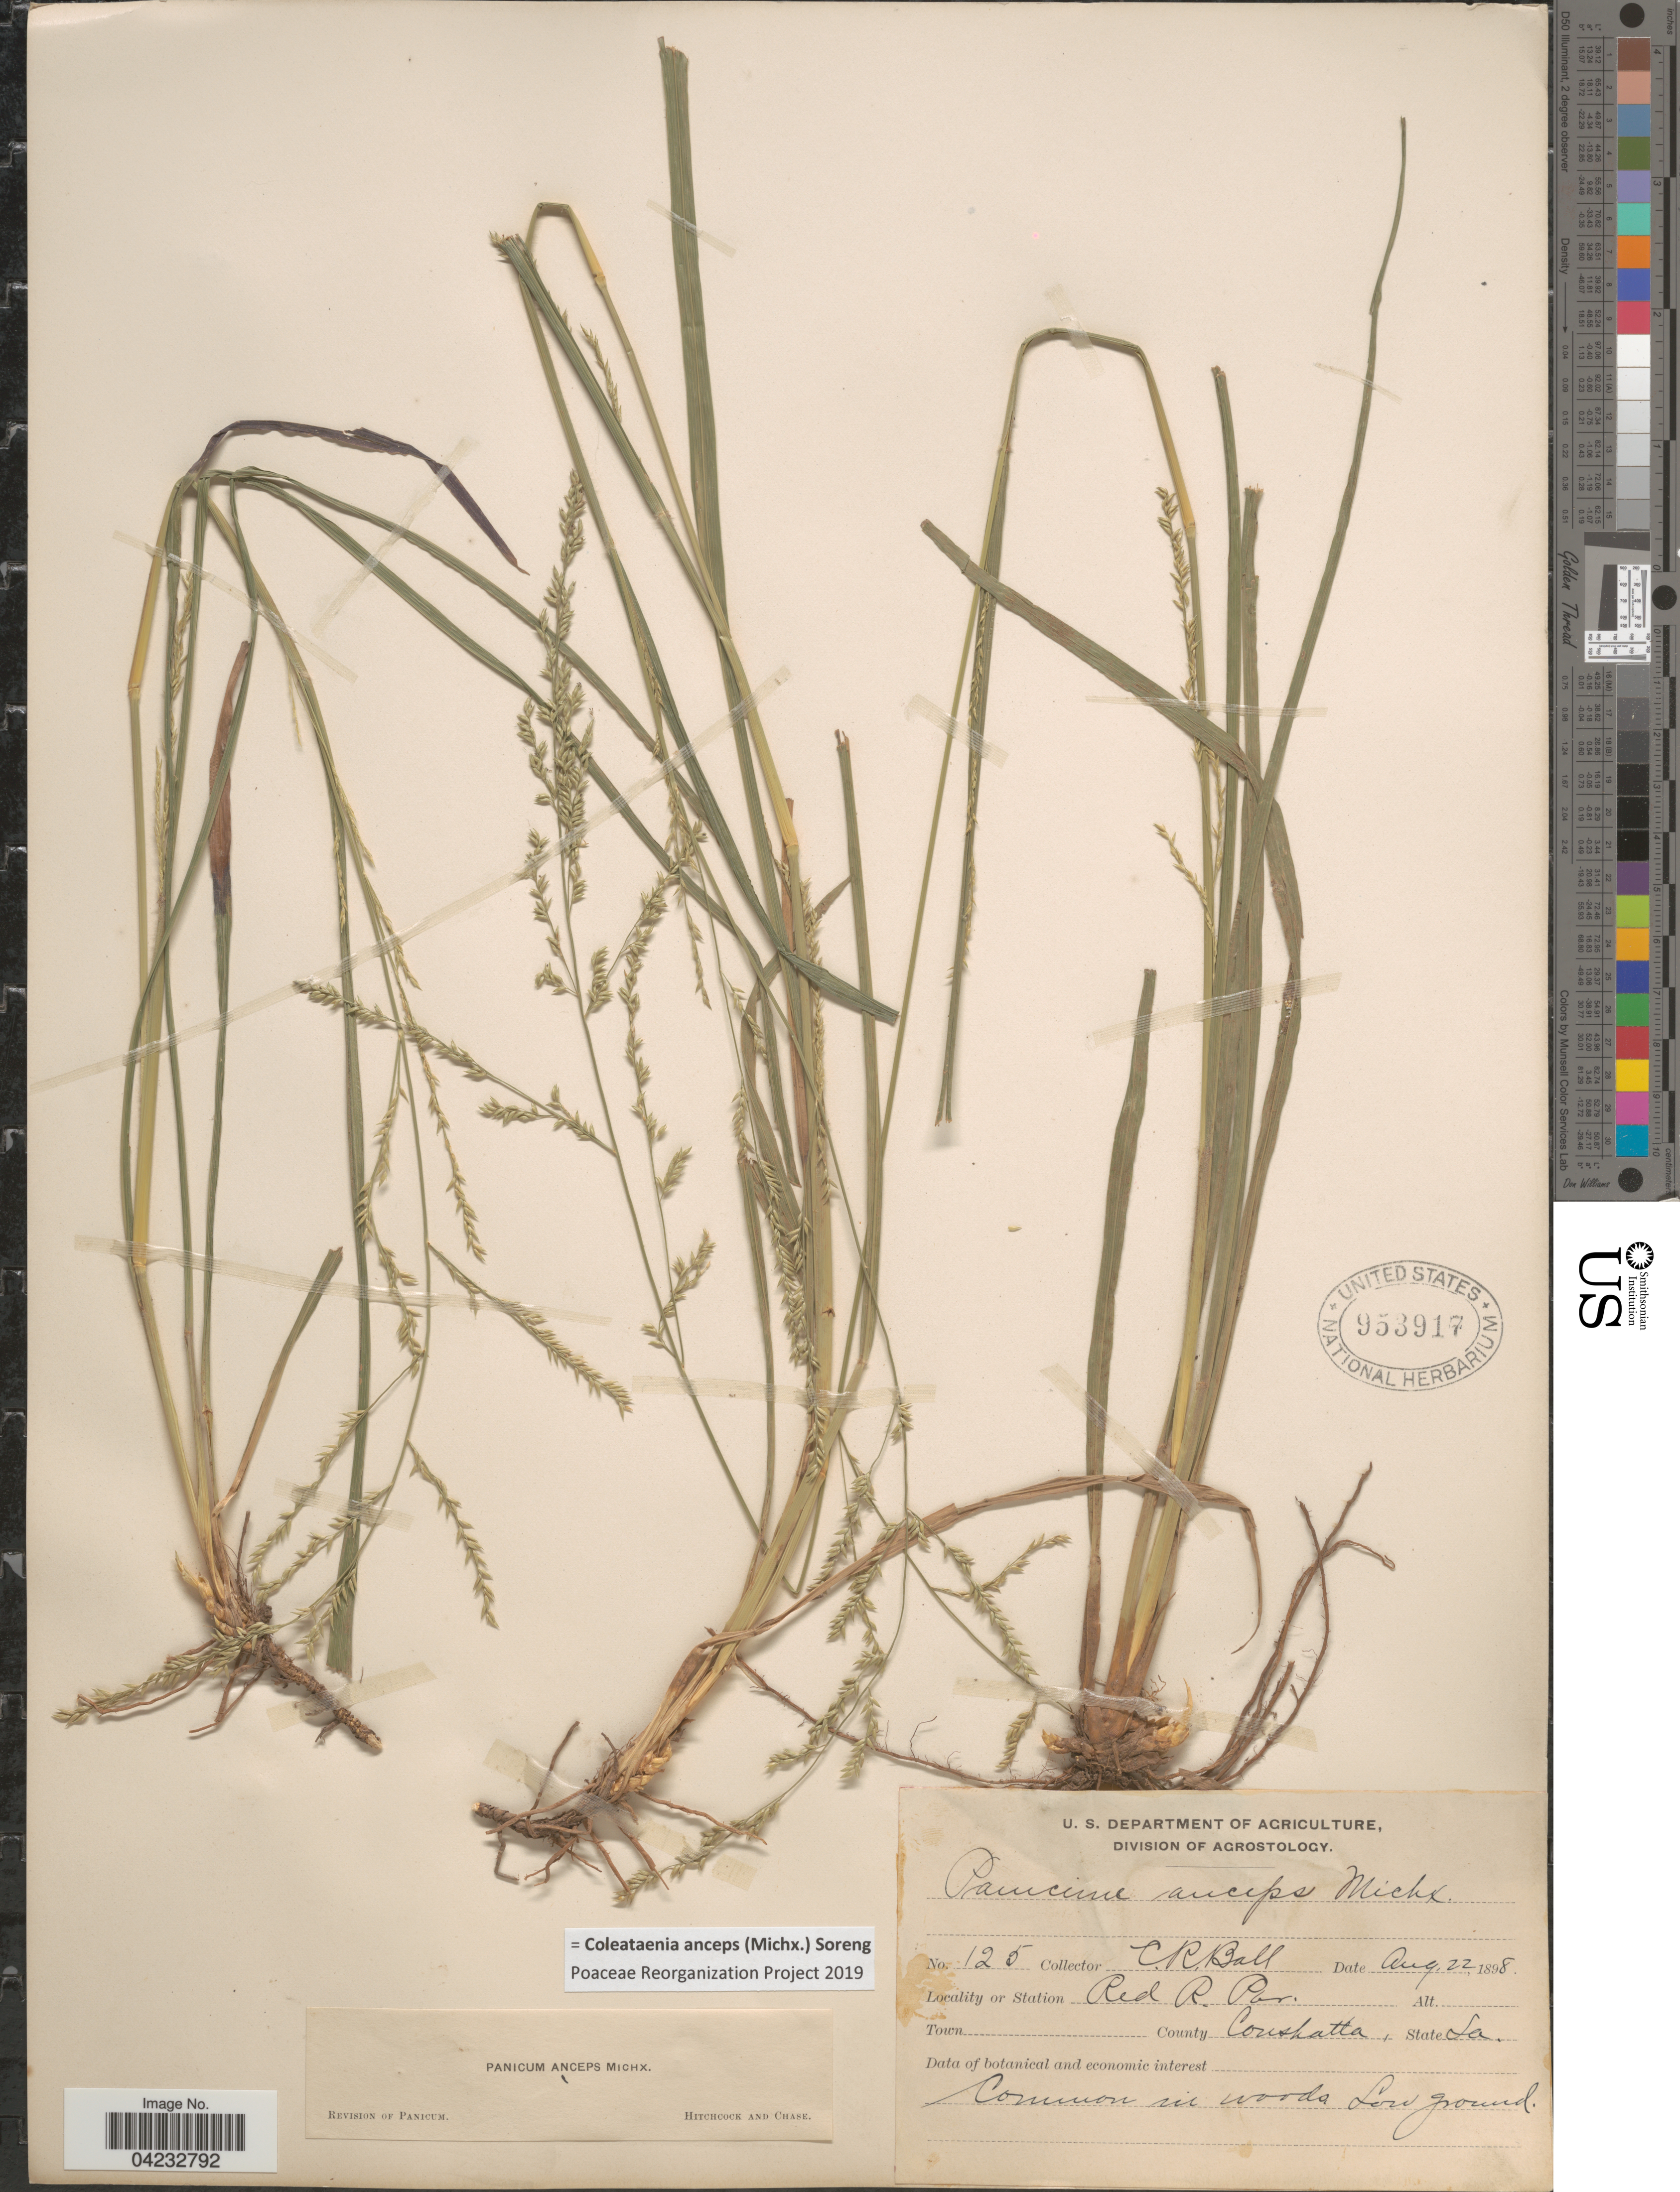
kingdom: Plantae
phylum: Tracheophyta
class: Liliopsida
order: Poales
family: Poaceae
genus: Coleataenia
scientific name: Coleataenia anceps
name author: (Michx.) Soreng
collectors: C. R. Ball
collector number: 125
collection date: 1898-08-22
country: United States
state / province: Louisiana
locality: Red R. Par. County Coushatta.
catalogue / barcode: US 953917